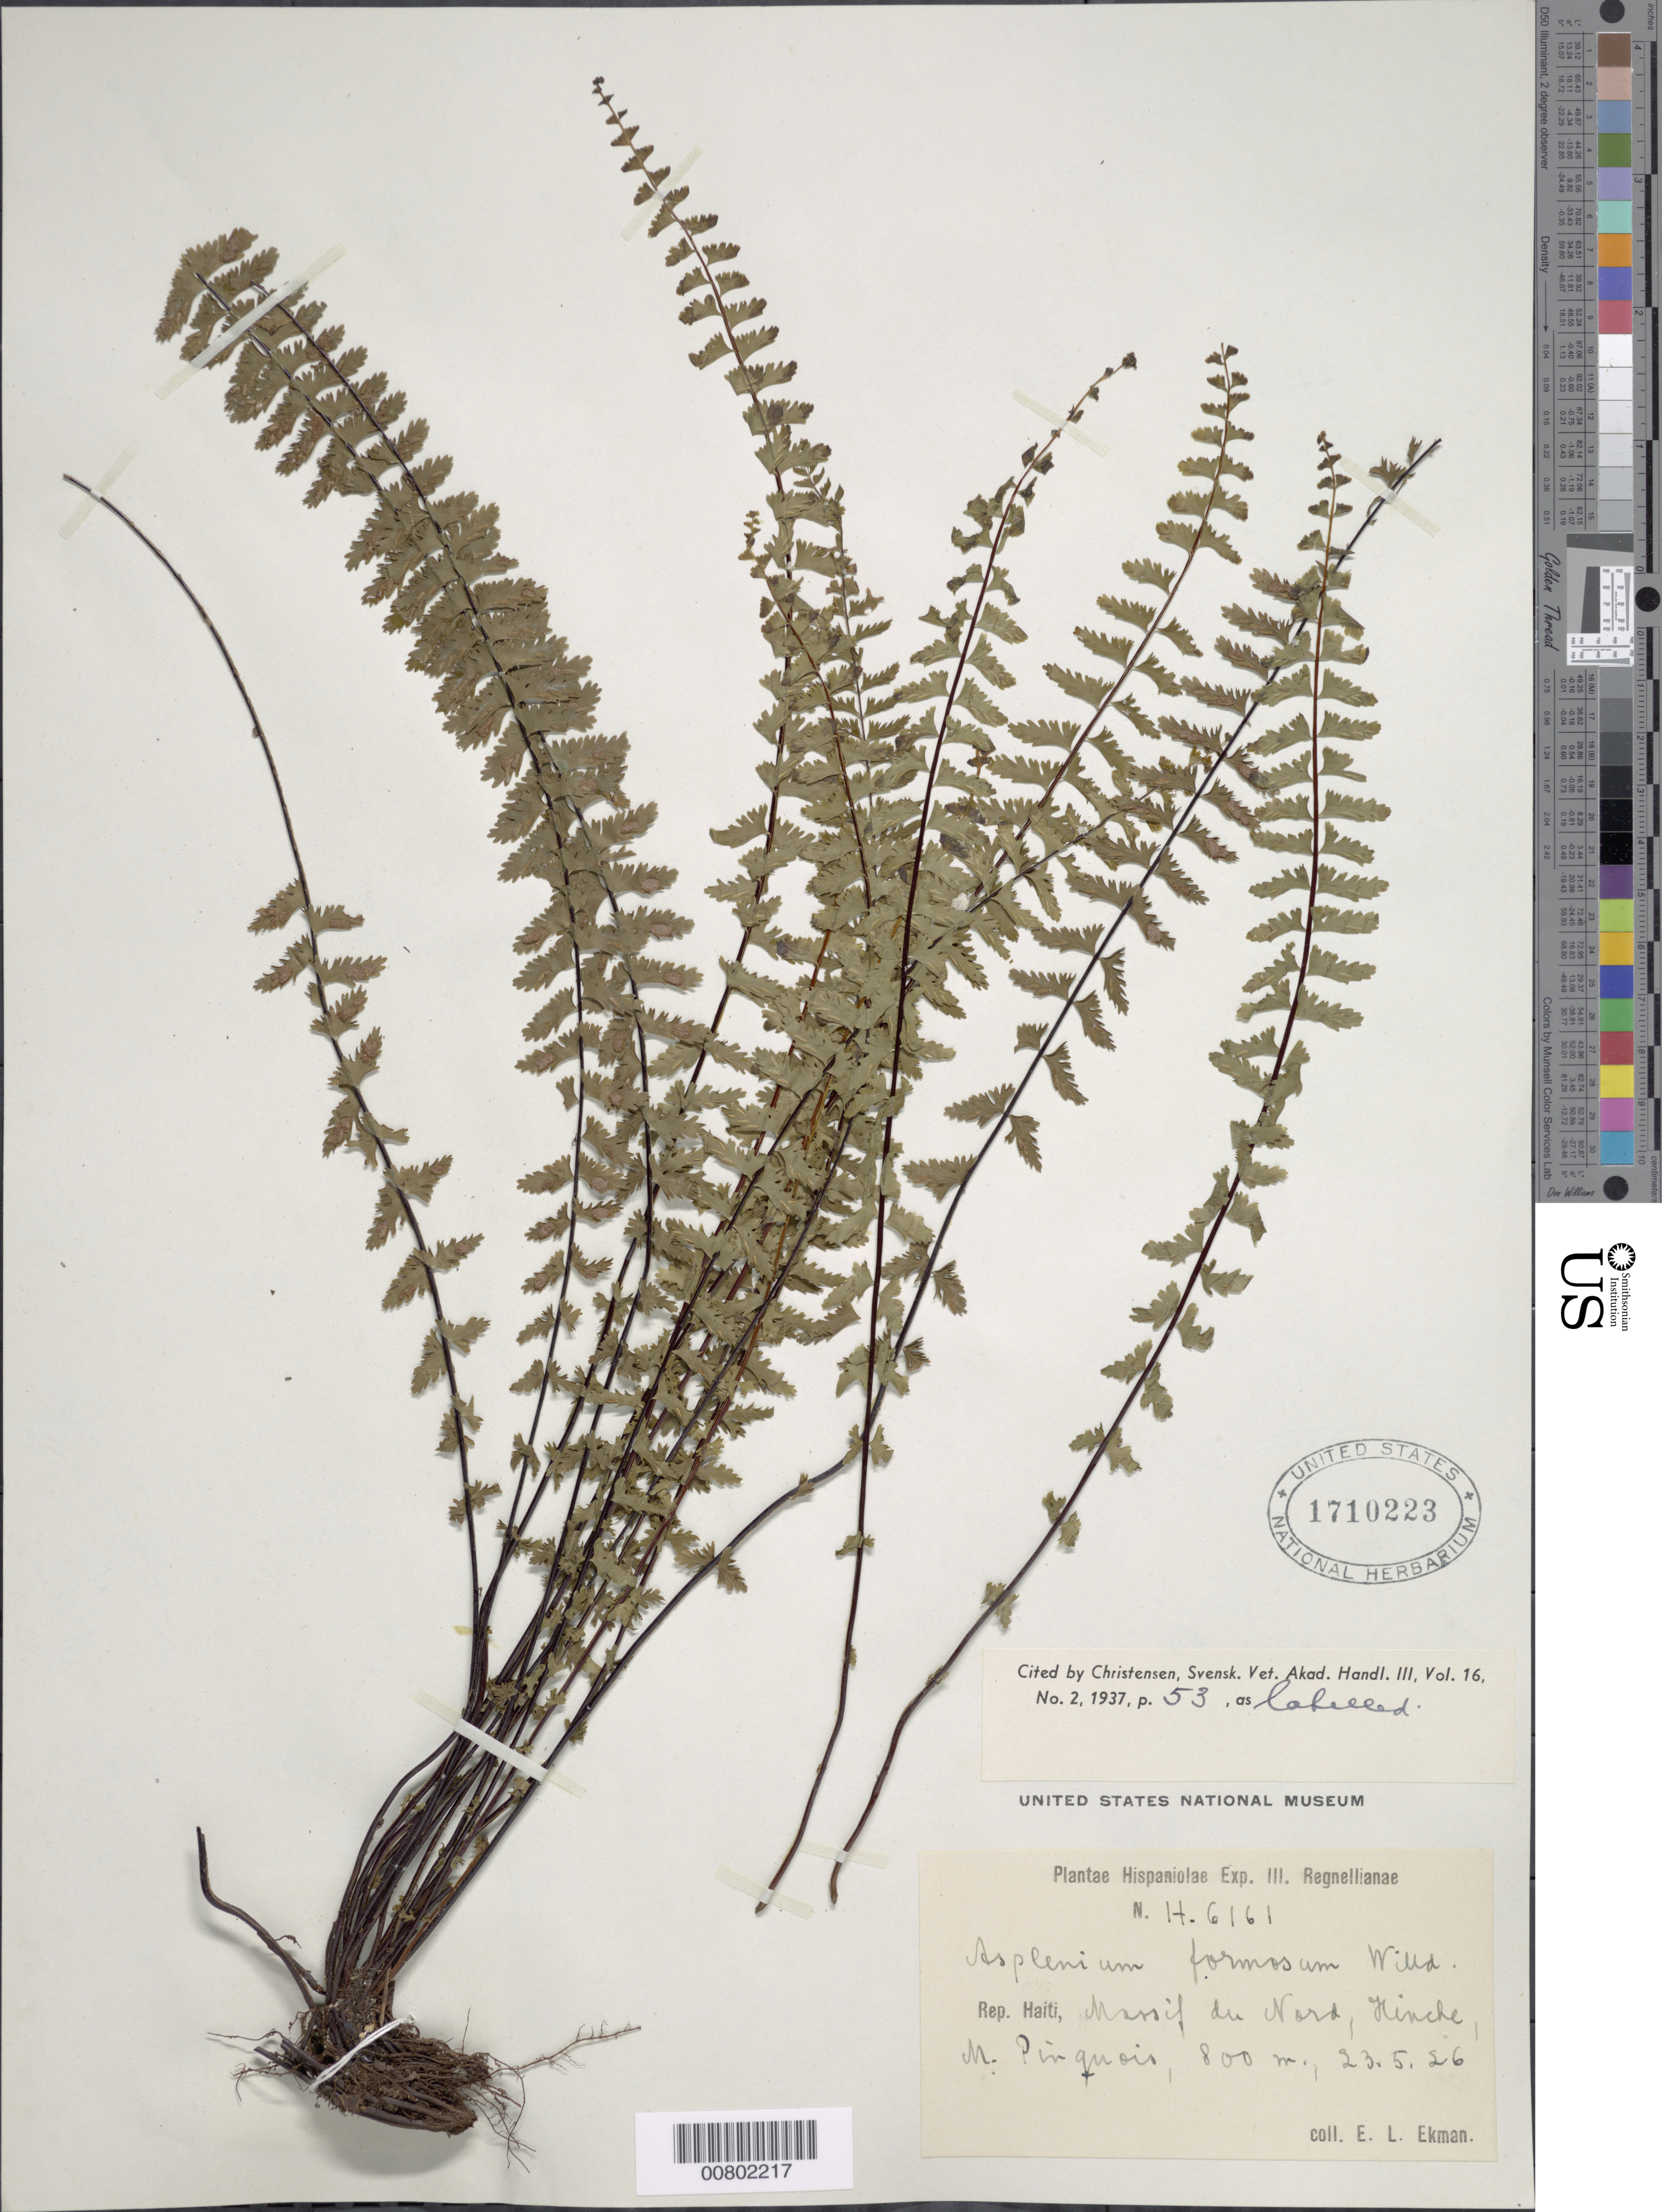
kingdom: Plantae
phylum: Tracheophyta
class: Polypodiopsida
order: Polypodiales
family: Aspleniaceae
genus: Asplenium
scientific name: Asplenium formosum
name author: Willd.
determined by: Christensen, C. F. A.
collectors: E. L. Ekman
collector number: H 6161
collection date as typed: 23 May 1926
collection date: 1926-05-23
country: Haiti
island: Hispaniola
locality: Massif du Nord, Hinche, M.Pinquois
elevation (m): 800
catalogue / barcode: US 1710223